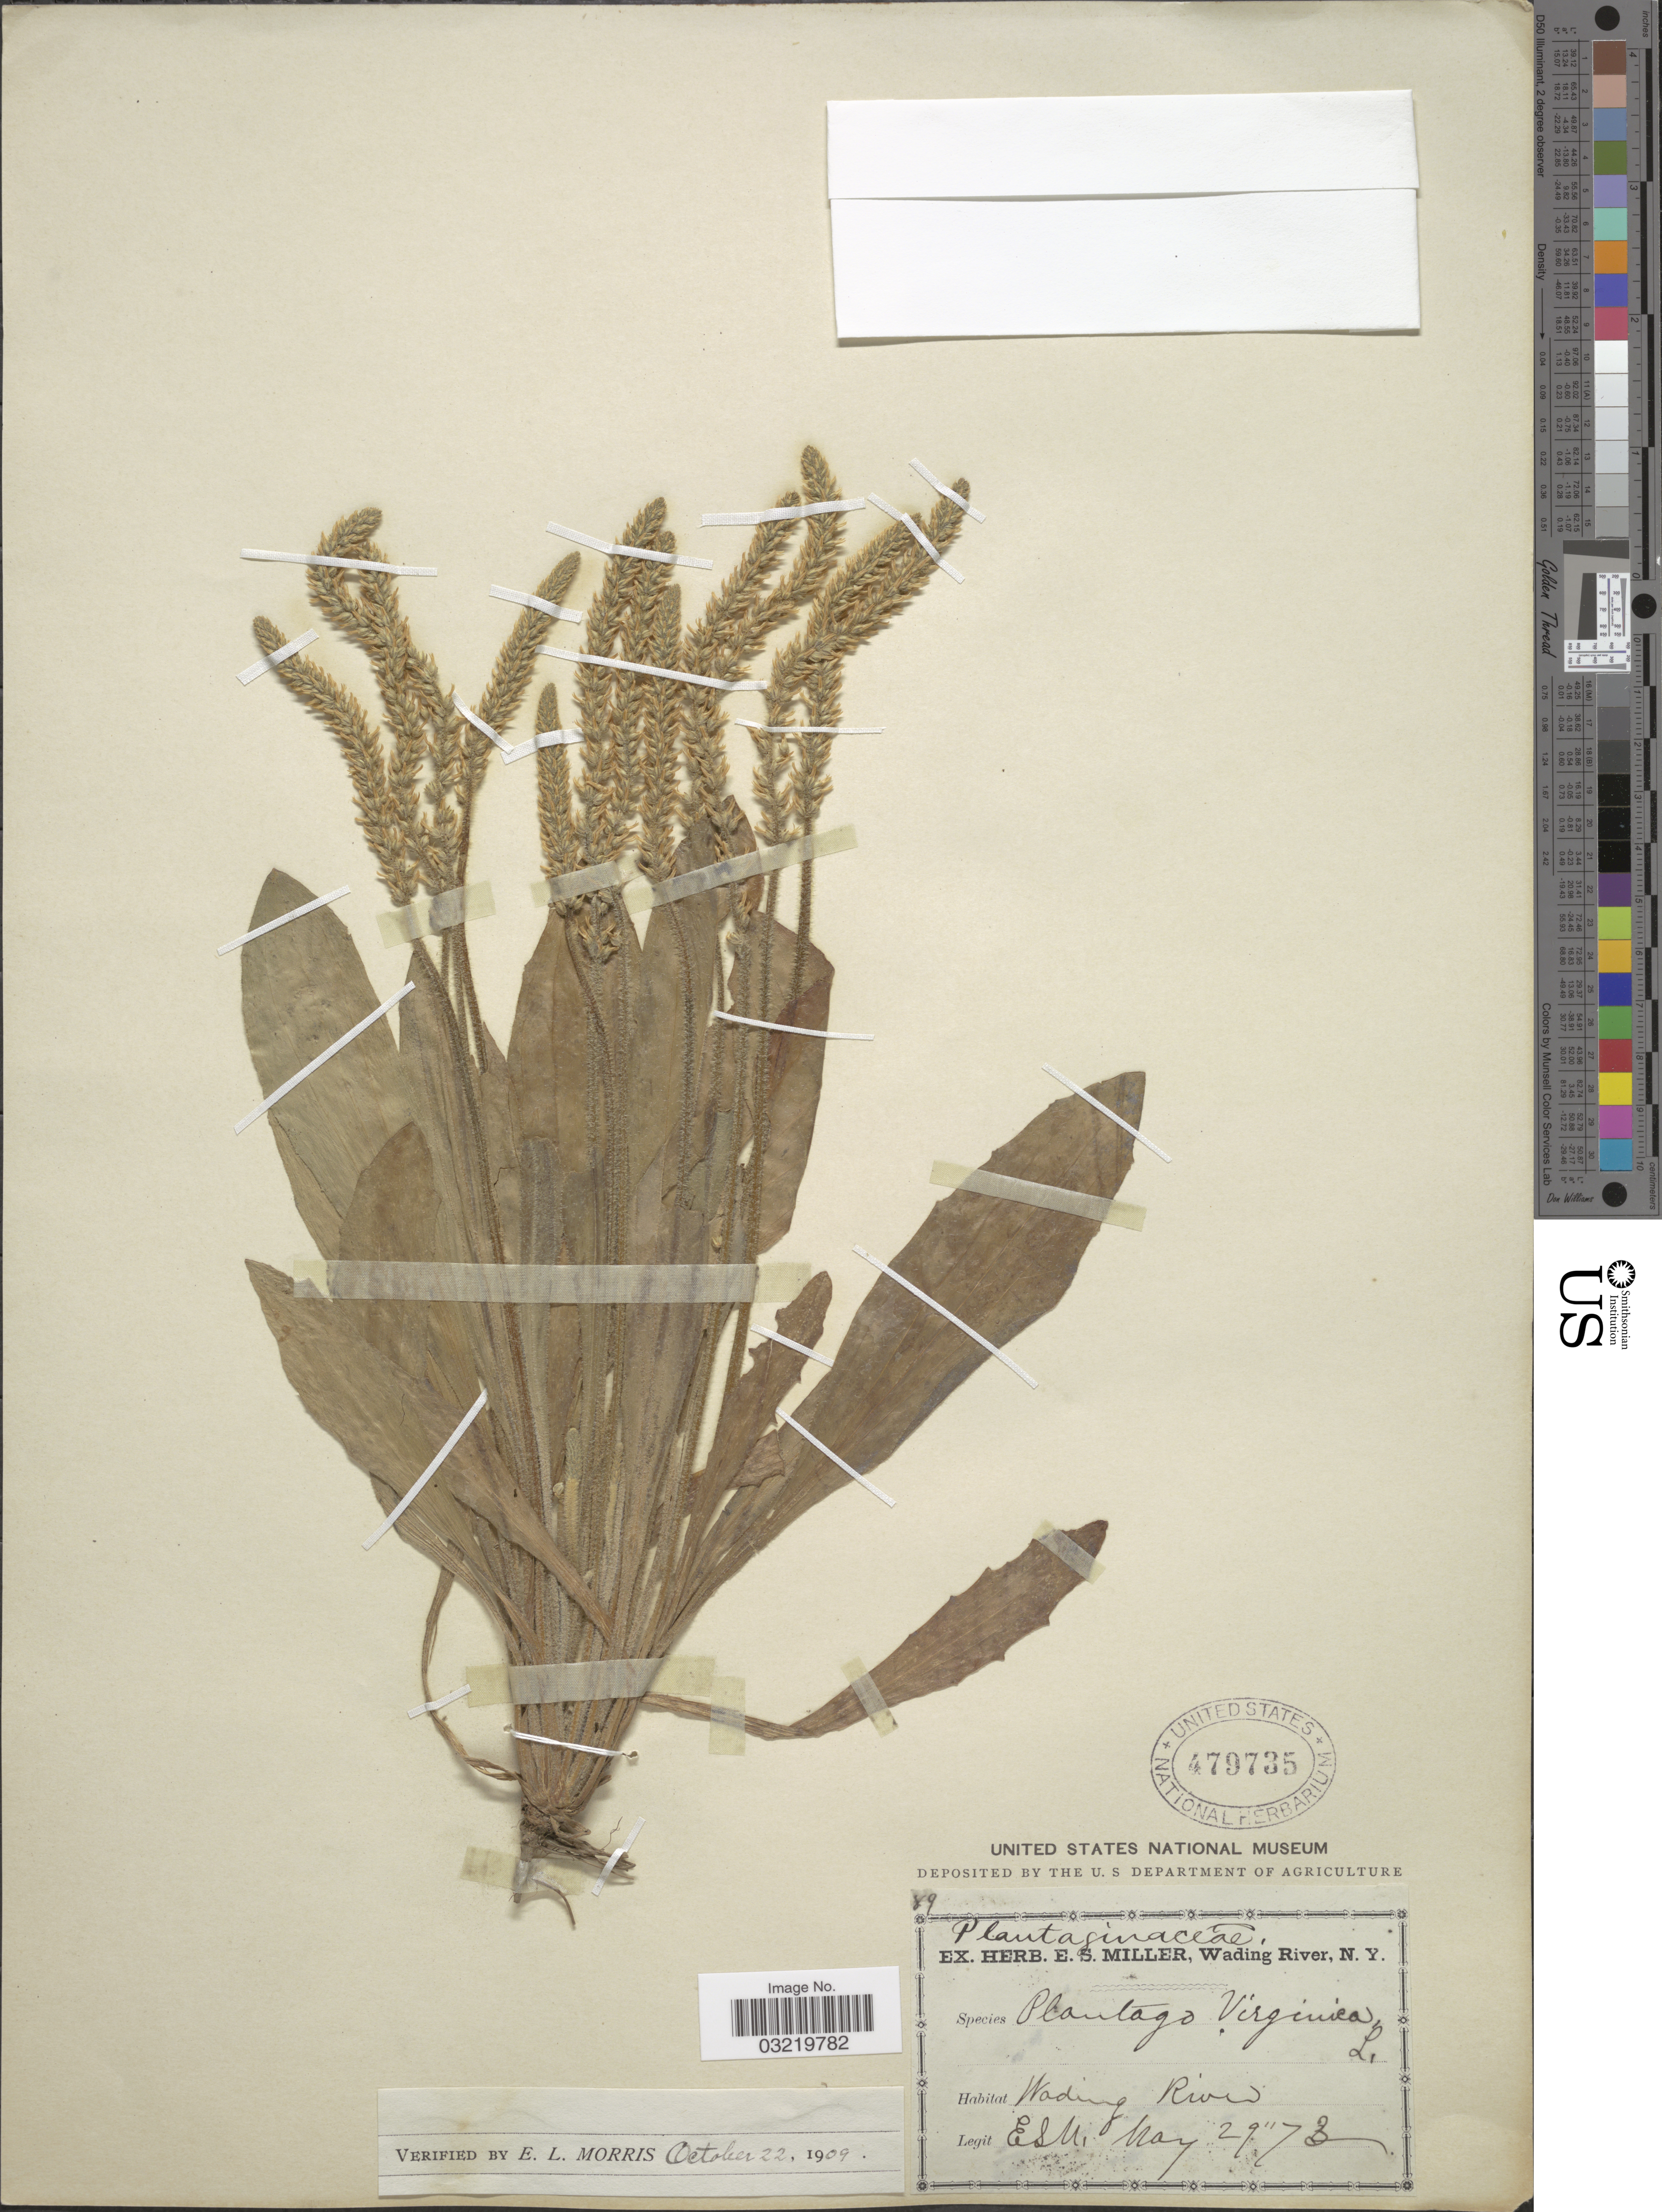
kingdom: Plantae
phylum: Tracheophyta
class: Magnoliopsida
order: Lamiales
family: Plantaginaceae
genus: Plantago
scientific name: Plantago virginica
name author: L.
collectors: E. S. Miller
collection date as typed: Transcribed d/m/y: 29/5/73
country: United States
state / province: New York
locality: Wading River.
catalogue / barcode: US 479735